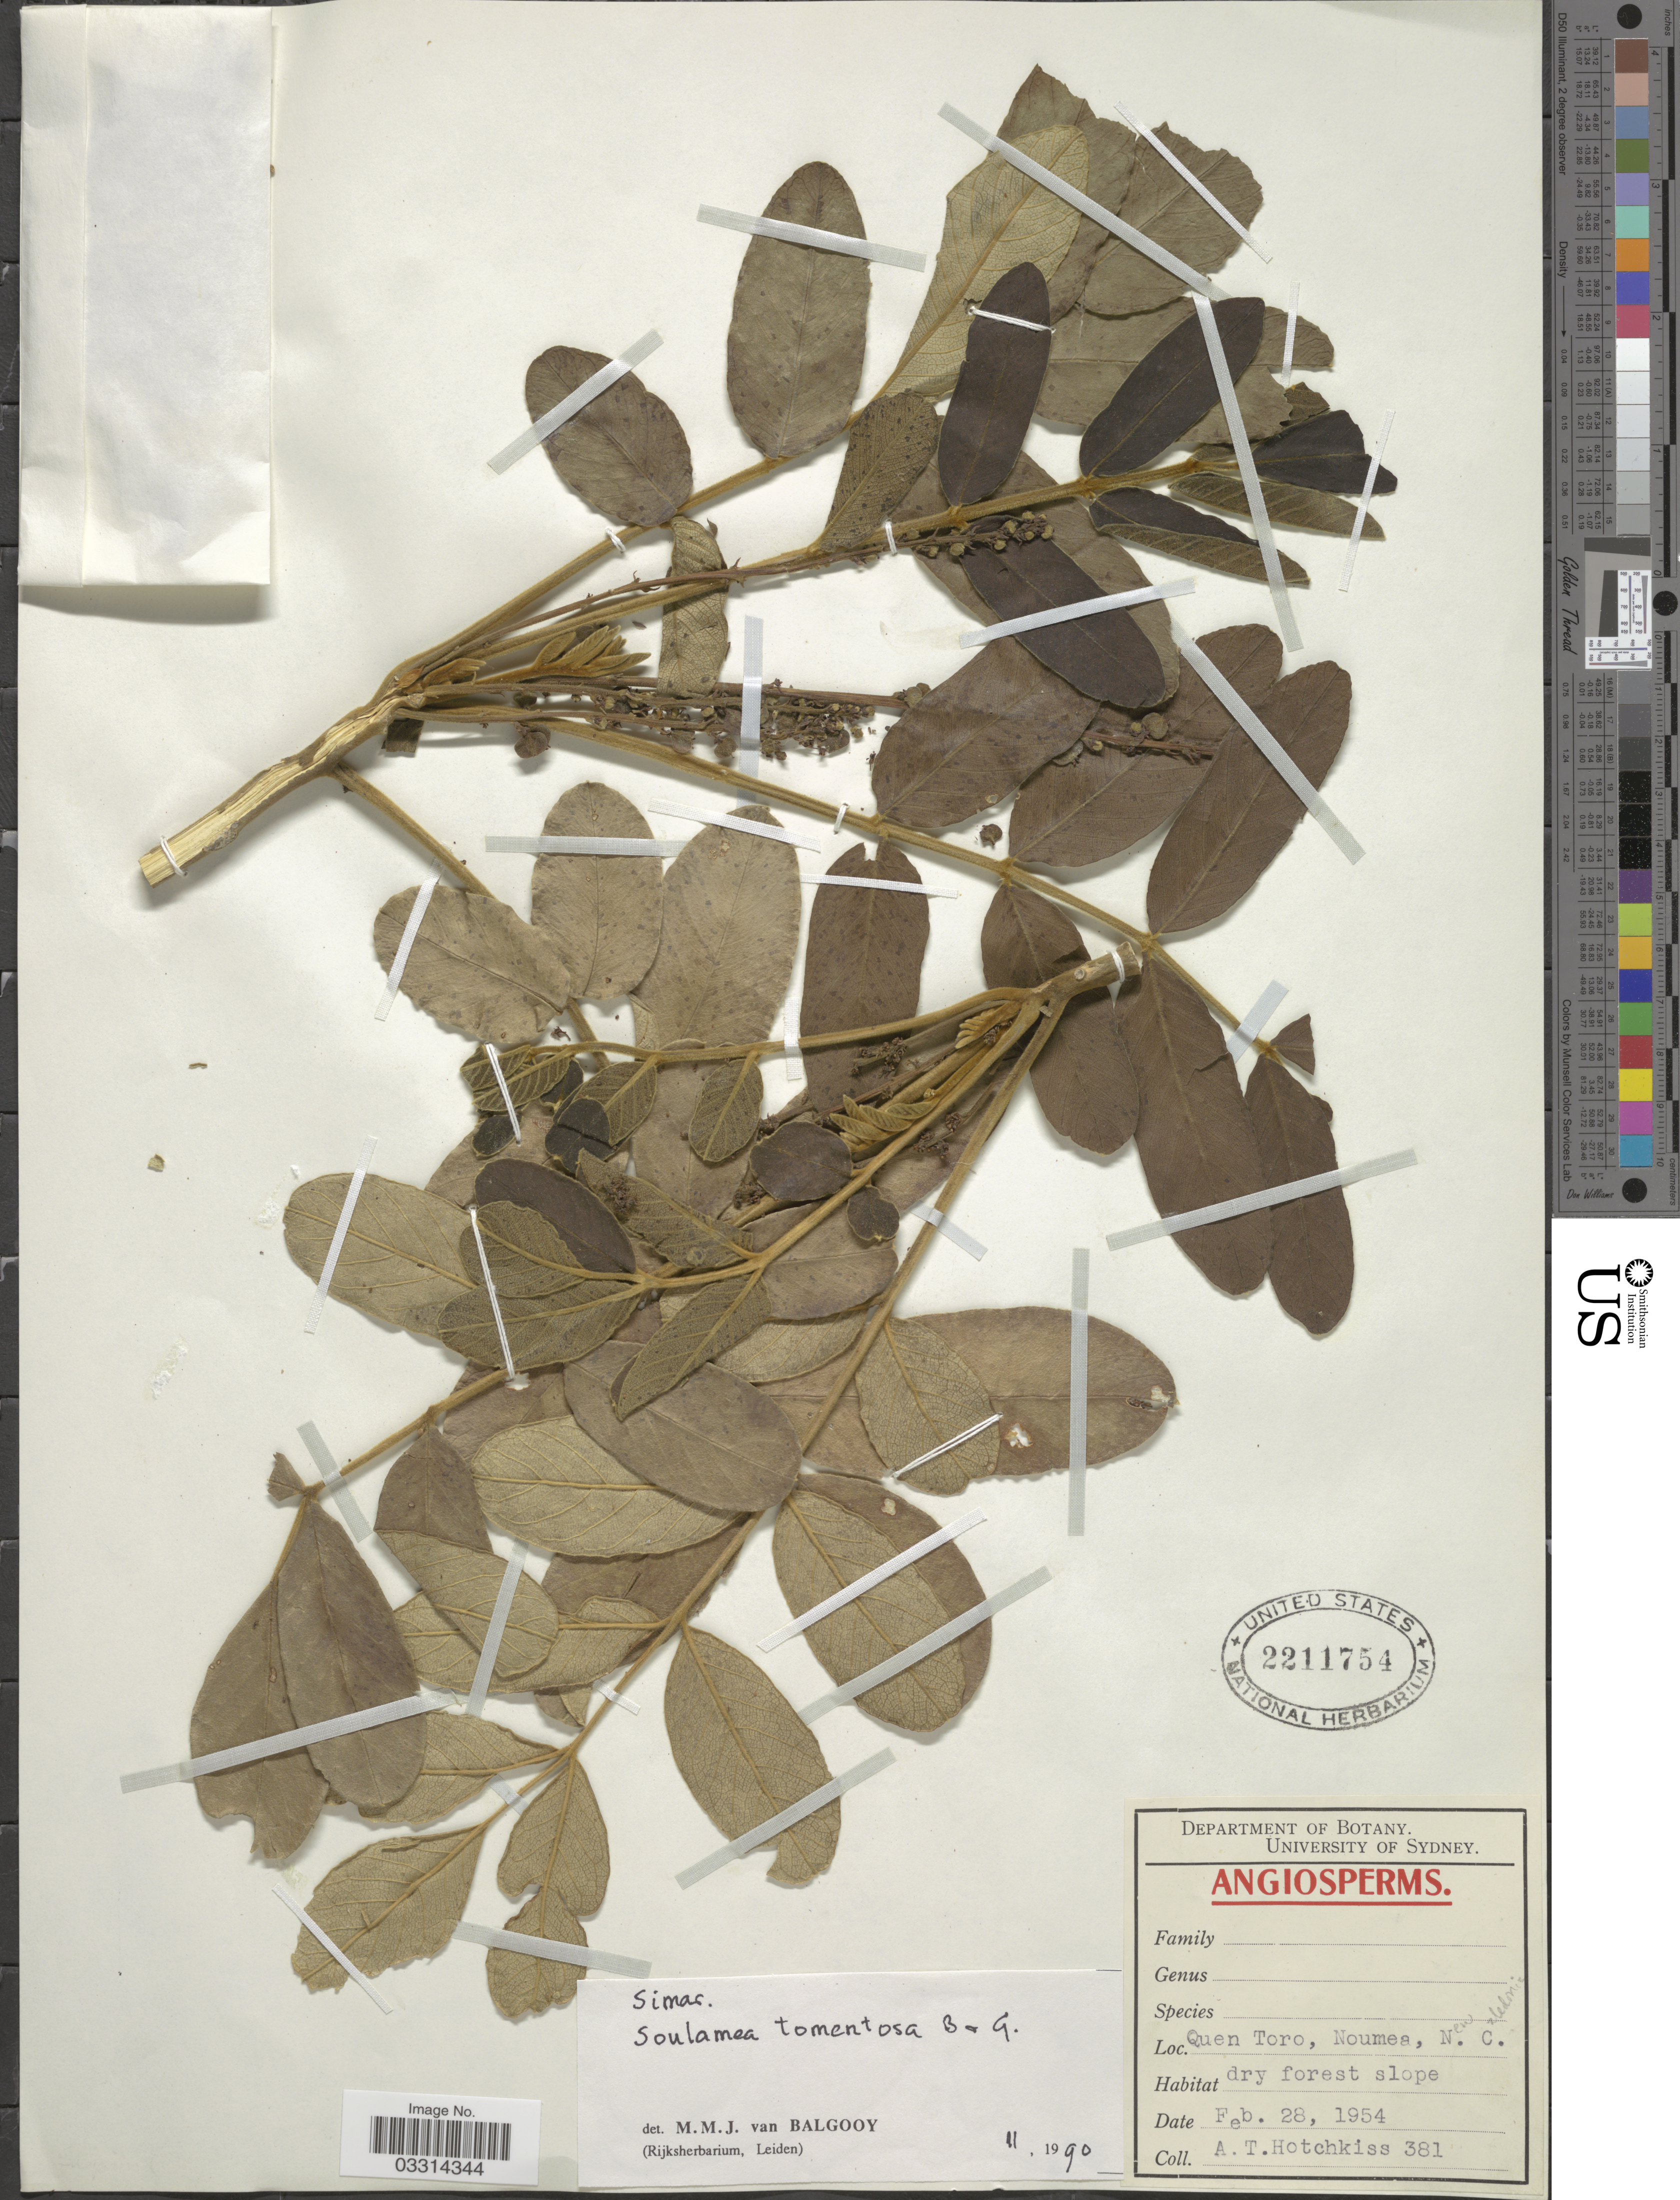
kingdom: Plantae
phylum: Tracheophyta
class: Magnoliopsida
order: Sapindales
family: Simaroubaceae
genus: Soulamea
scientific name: Soulamea tomentosa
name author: Brongn. & Gris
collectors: A. Hotchkiss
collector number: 381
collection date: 1954-02-28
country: New Caledonia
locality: Quen Toro, Noumea.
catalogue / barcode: US 2211754